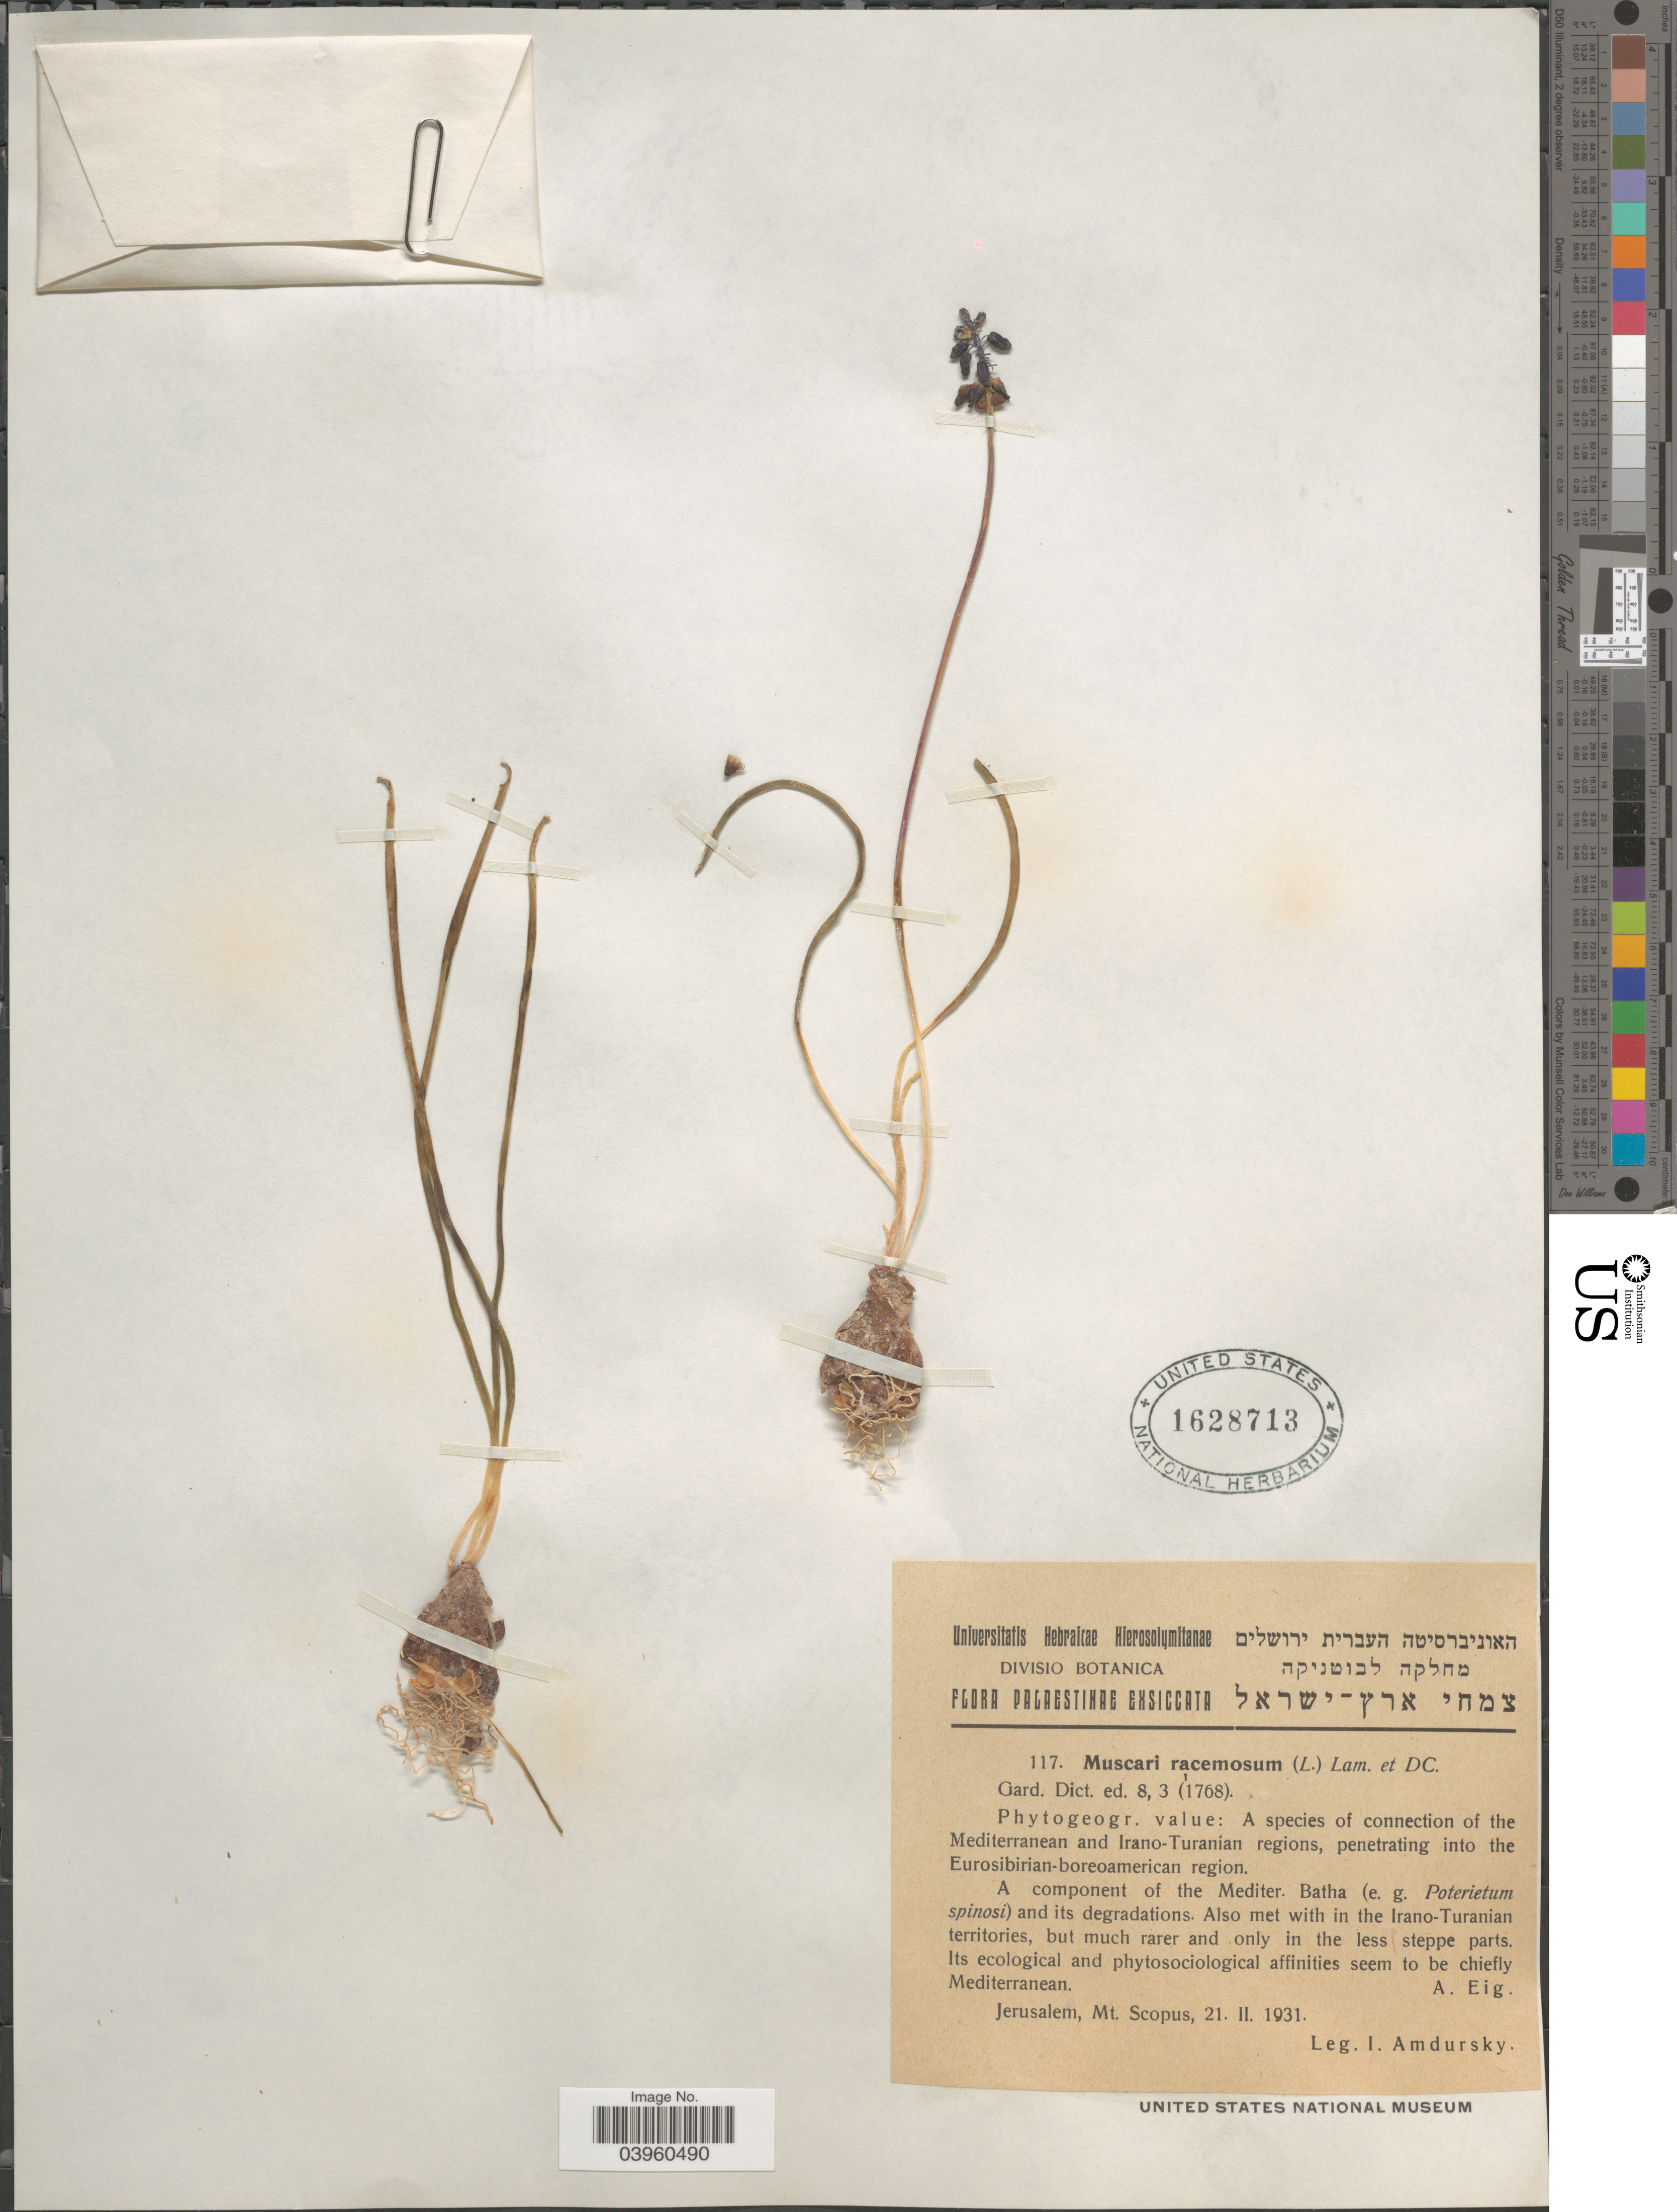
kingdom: Plantae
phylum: Tracheophyta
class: Liliopsida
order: Asparagales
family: Asparagaceae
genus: Muscari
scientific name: Muscari racemosum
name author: (L.) Mill.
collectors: I. Amdursky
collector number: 117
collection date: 1931-02-21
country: Israel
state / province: Jerusalem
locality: Palaestinae. Mt. Scopus.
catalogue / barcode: US 1628713